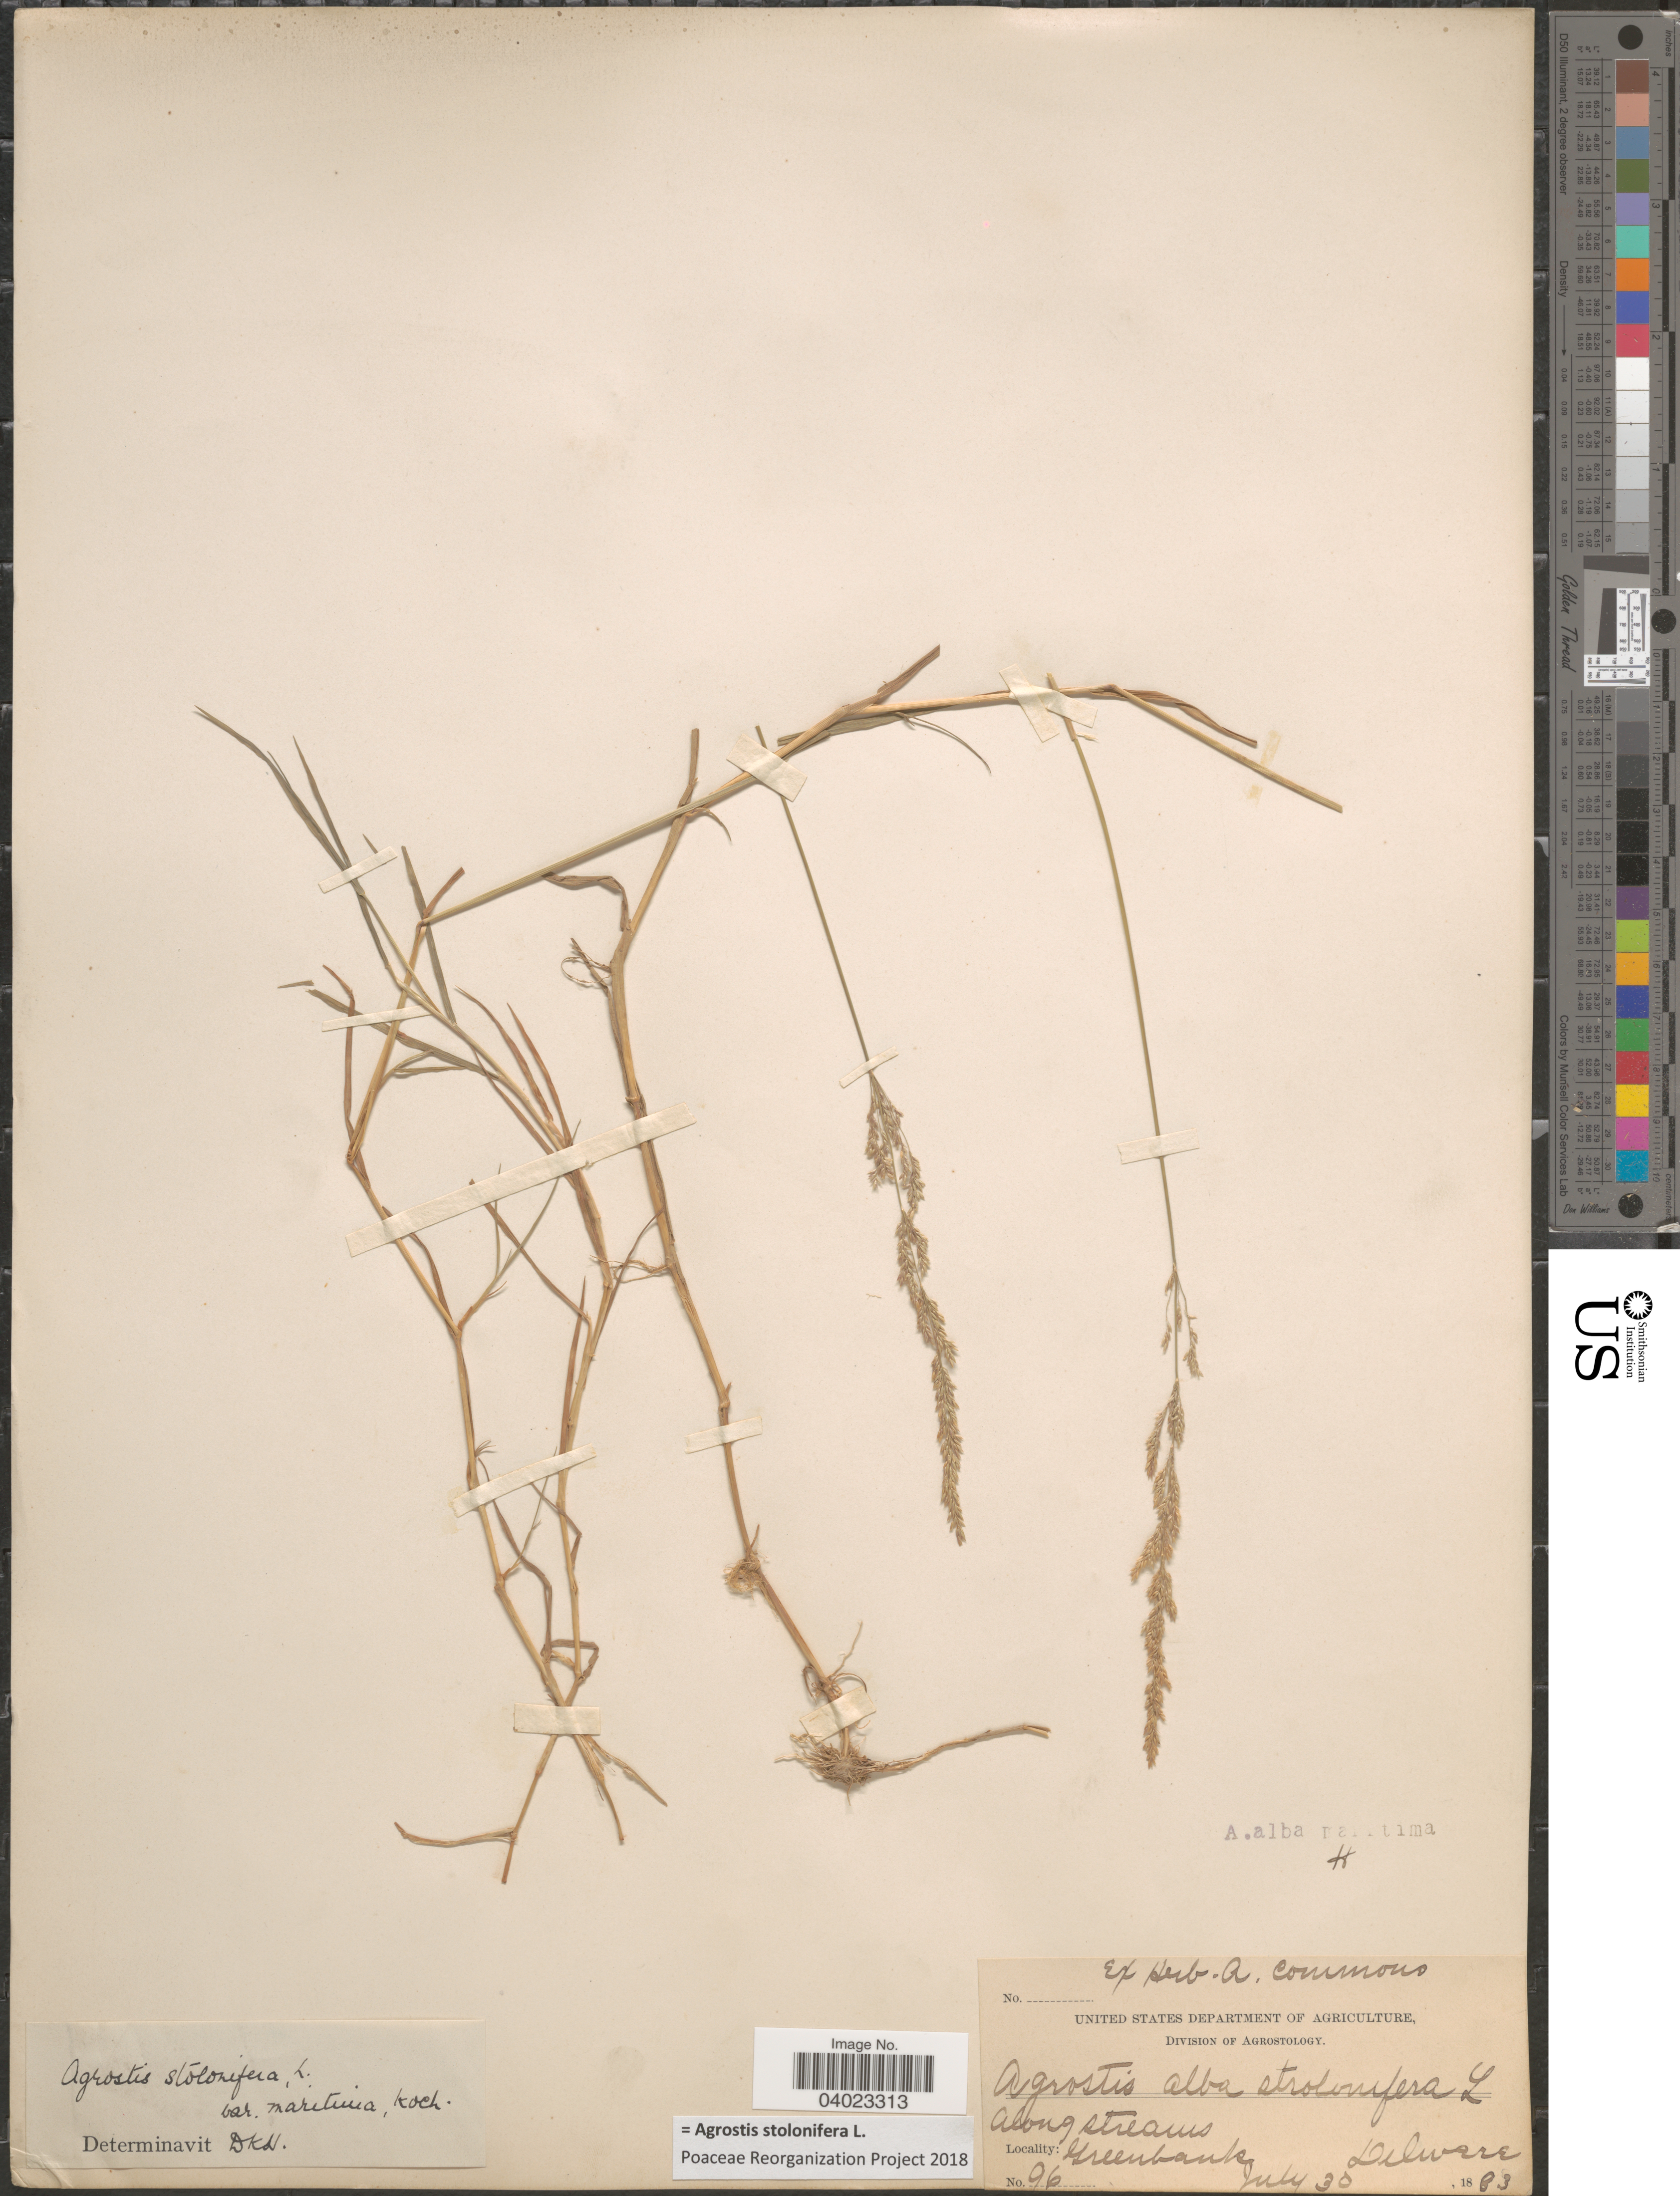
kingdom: Plantae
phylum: Tracheophyta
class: Liliopsida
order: Poales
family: Poaceae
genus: Agrostis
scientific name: Agrostis stolonifera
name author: L.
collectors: ex herb. A. Commons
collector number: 96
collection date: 1883-07-30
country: United States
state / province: Delaware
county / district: New Castle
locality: Along streams, Greenbank.